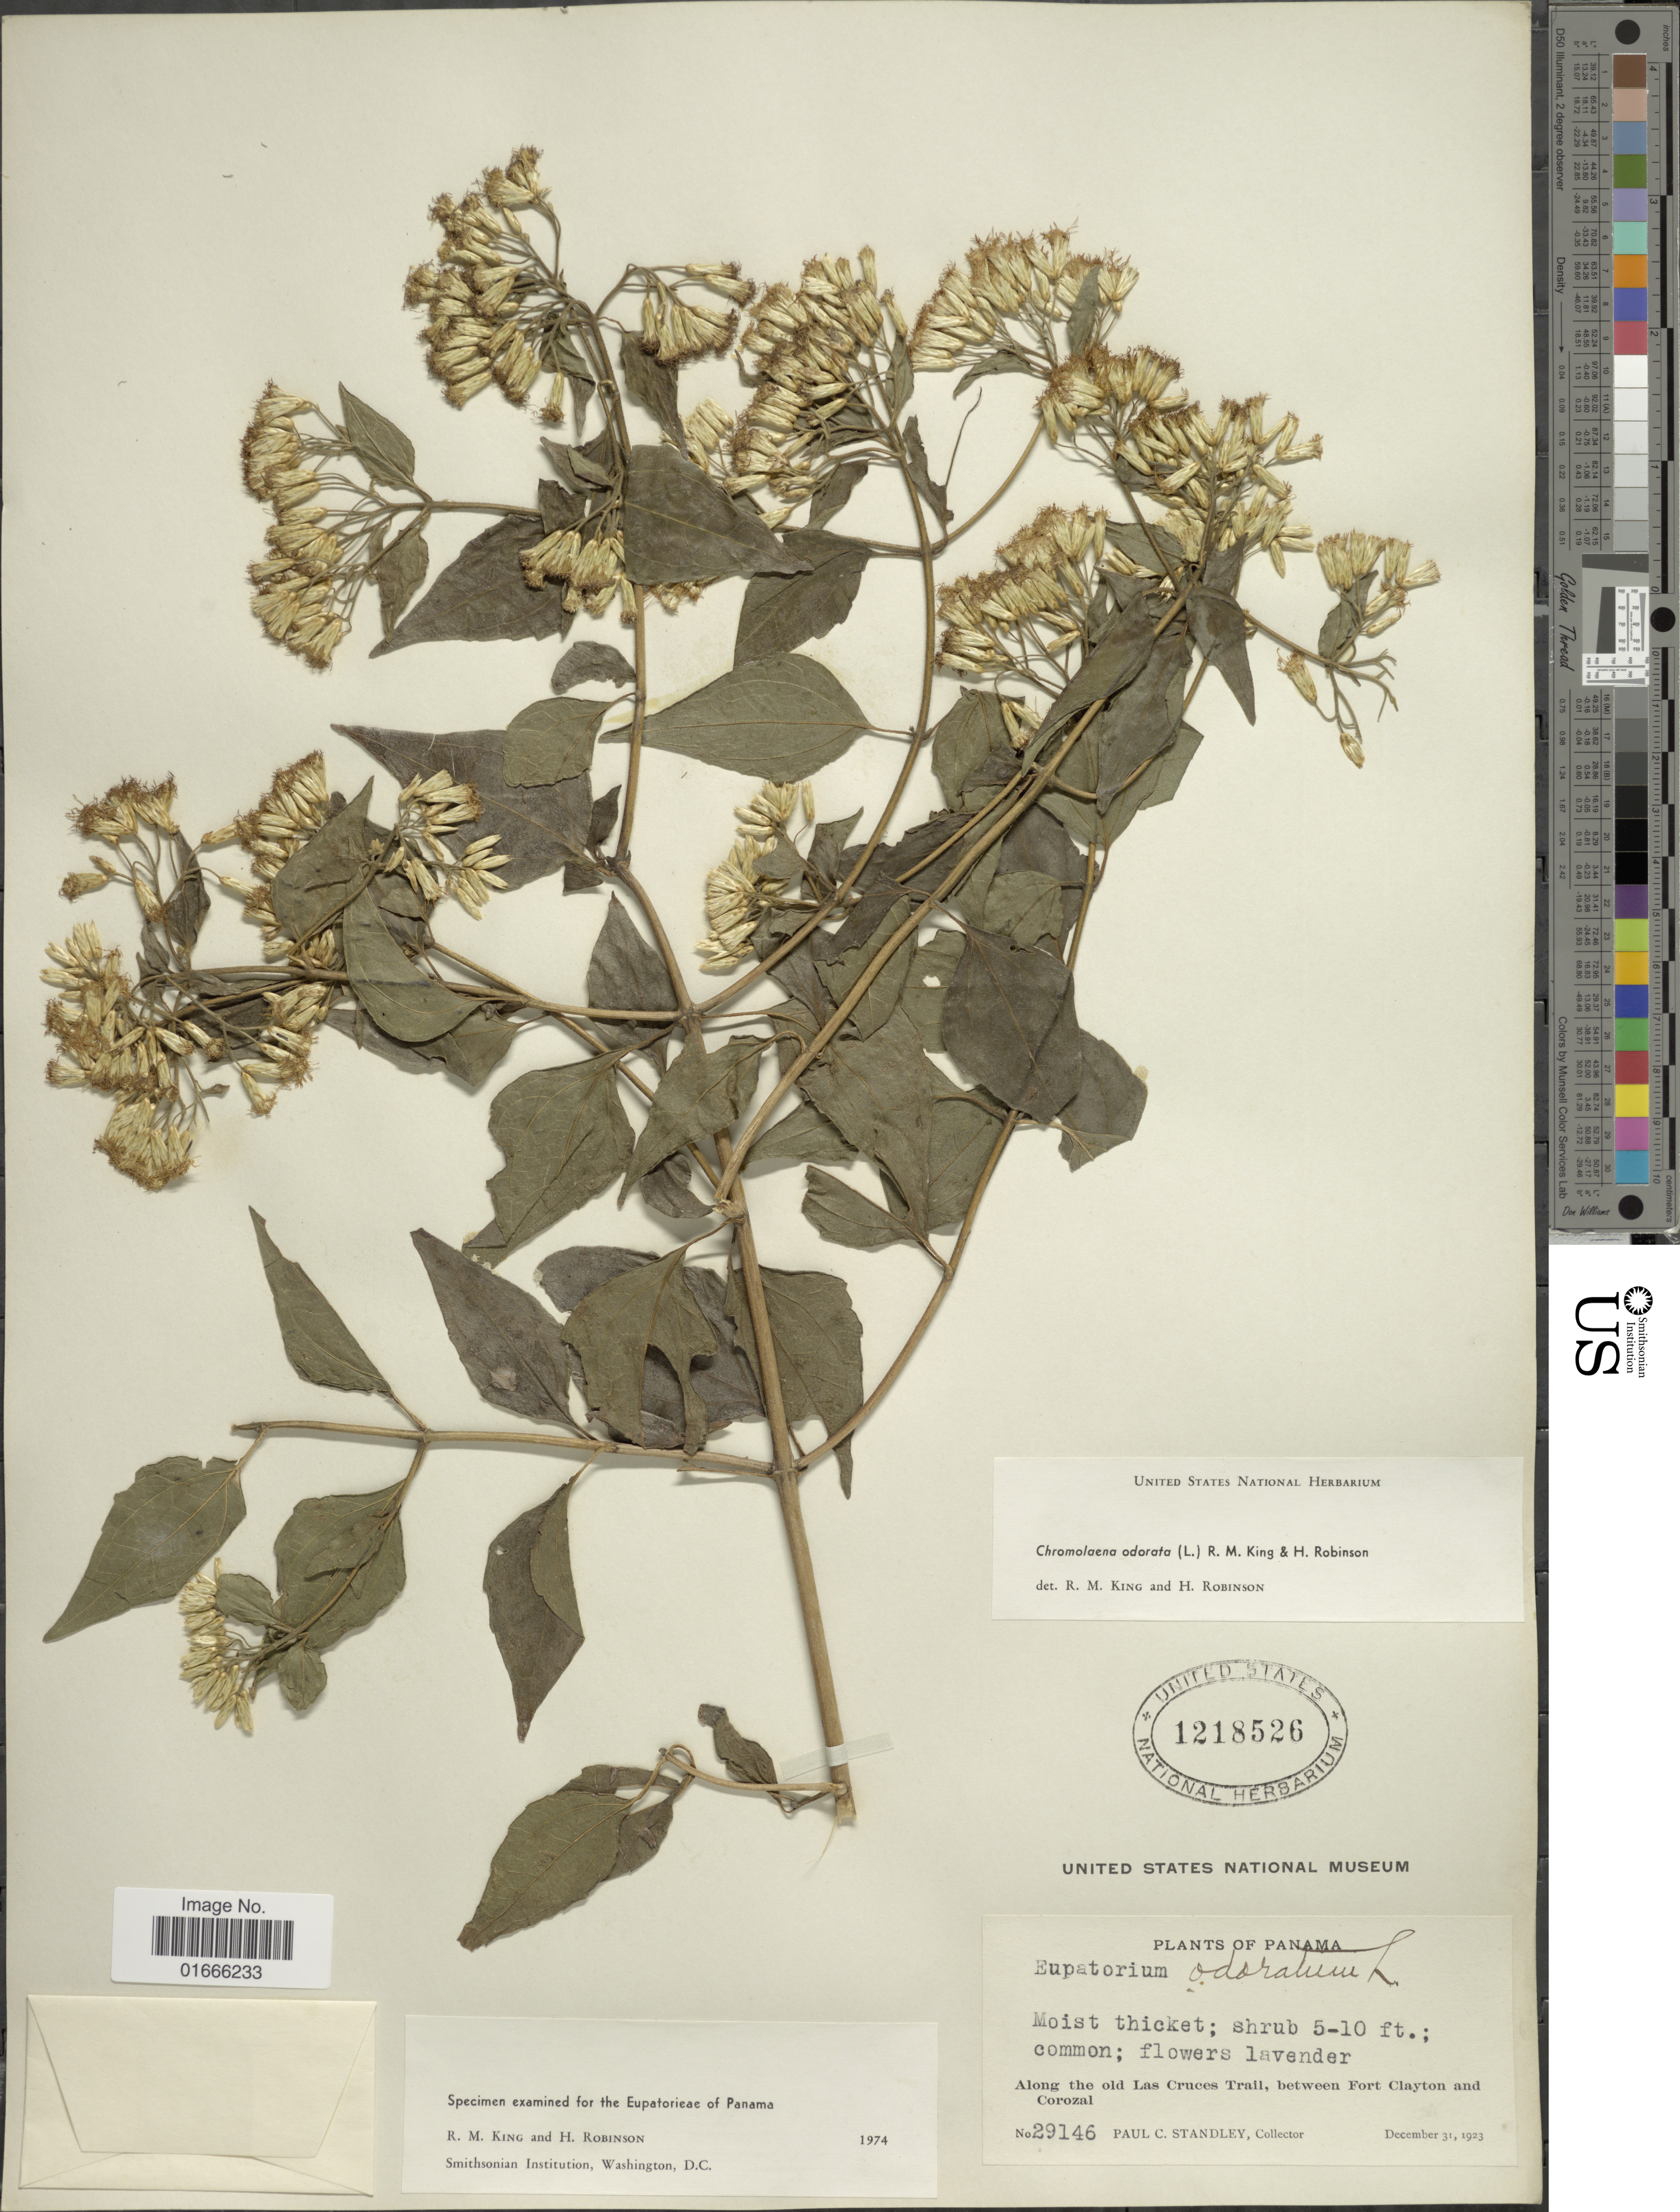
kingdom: Plantae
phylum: Tracheophyta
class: Magnoliopsida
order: Asterales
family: Asteraceae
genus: Chromolaena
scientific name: Chromolaena odorata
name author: (L.) R.M. King & H. Rob.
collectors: P. C. Standley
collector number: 29146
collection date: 1923-12-31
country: Panama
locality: Along the old Las Trail, between Fort Clatyon and Corozal.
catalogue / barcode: US 1218526